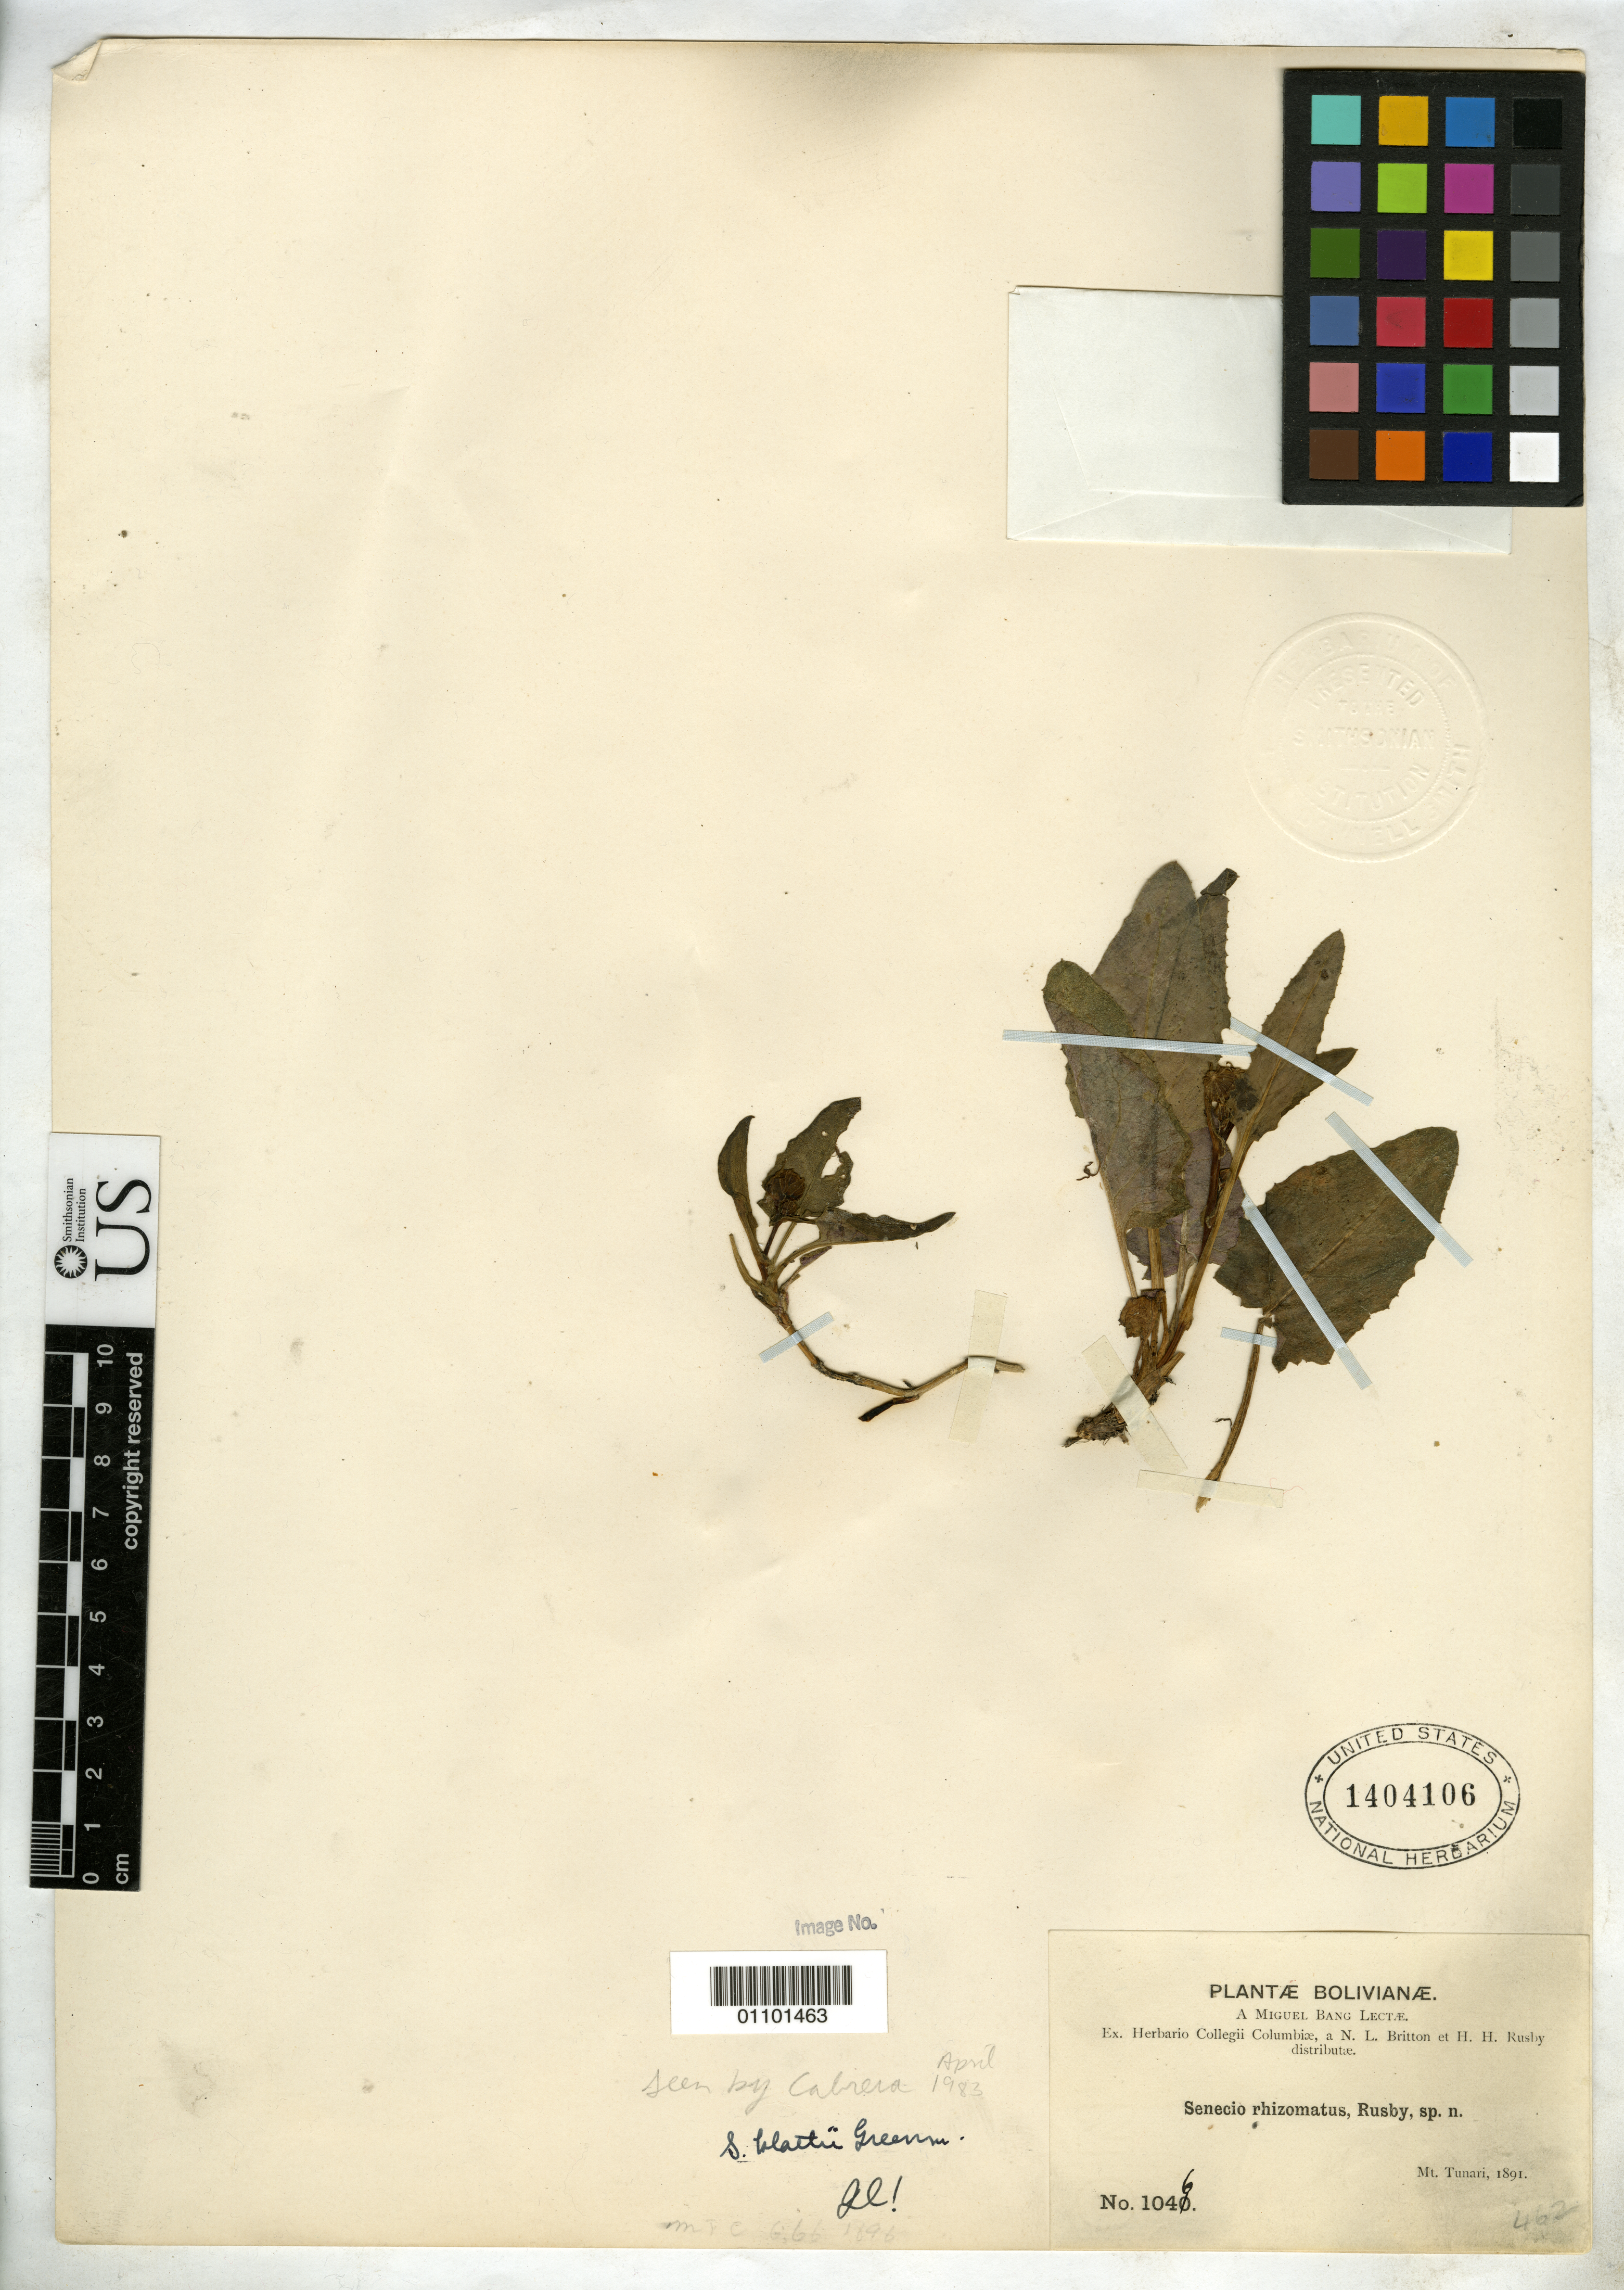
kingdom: Plantae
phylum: Tracheophyta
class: Magnoliopsida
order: Asterales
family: Asteraceae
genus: Senecio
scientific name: Senecio rhizomatus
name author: Rusby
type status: Syntype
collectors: M. Bang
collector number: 1046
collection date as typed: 1891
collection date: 1891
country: Bolivia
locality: Mt. Tunari.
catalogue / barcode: US 1404106